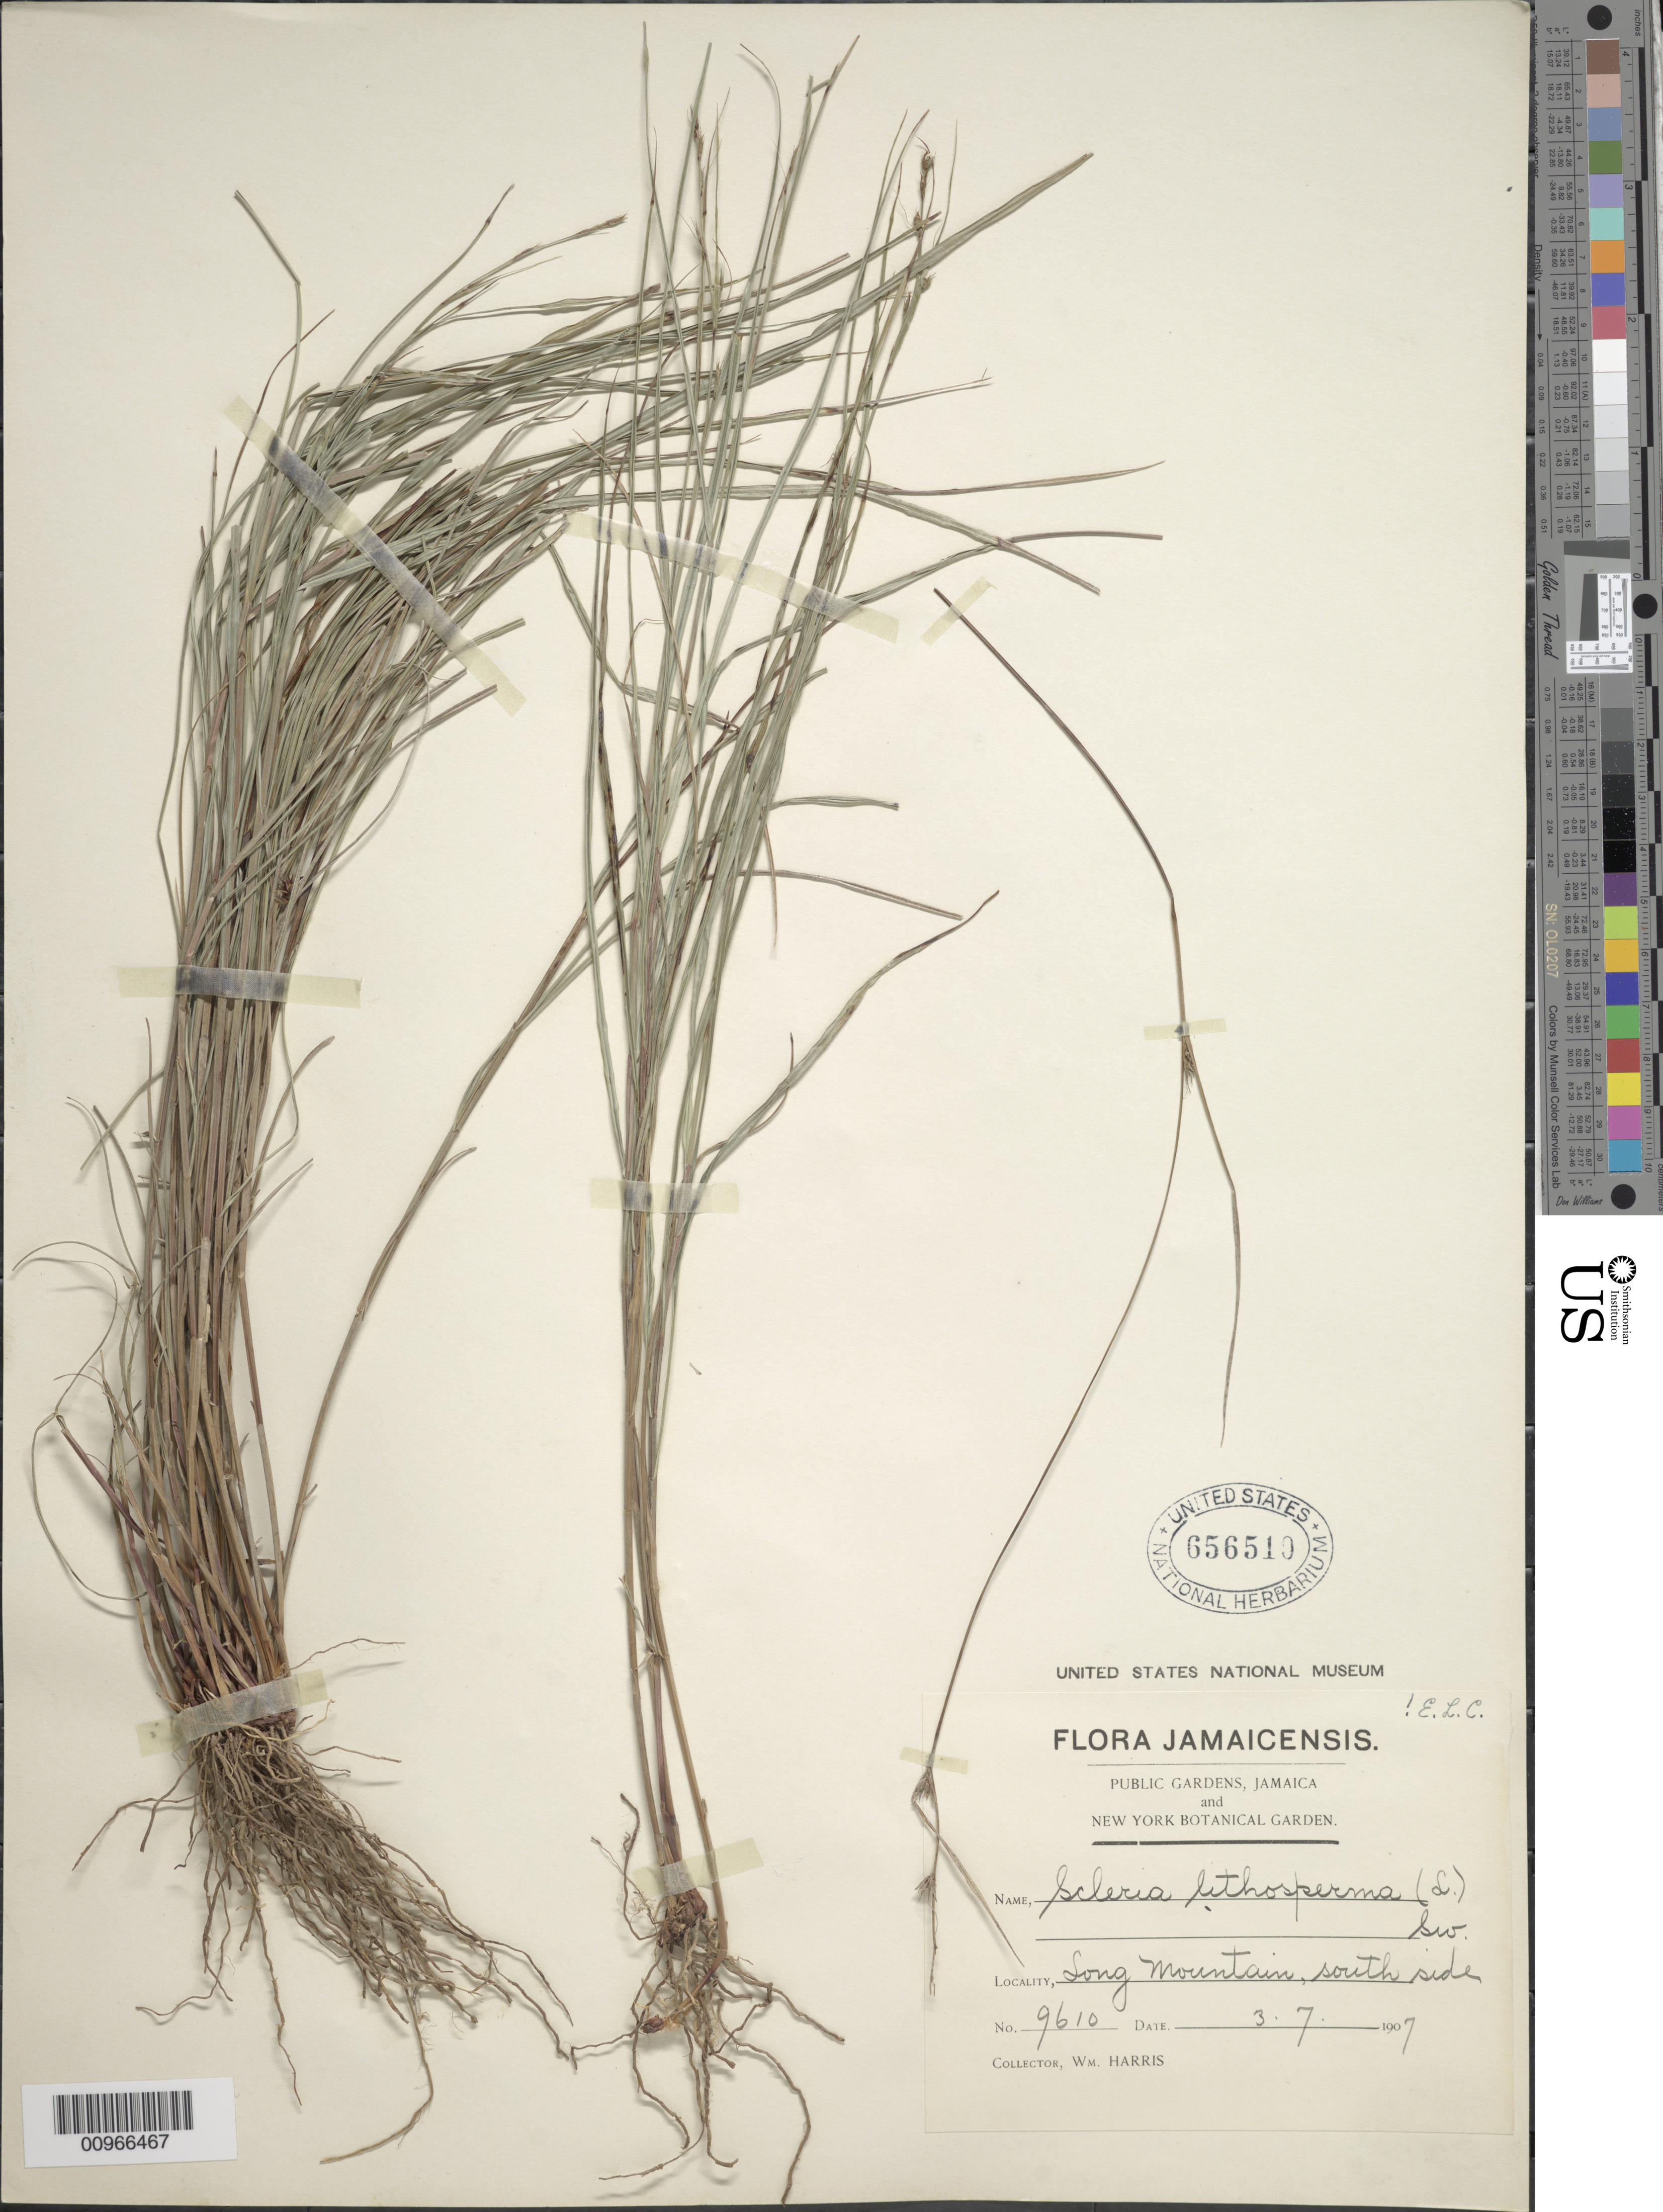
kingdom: Plantae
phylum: Tracheophyta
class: Liliopsida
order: Poales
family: Cyperaceae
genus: Scleria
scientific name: Scleria lithosperma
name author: (L.) Sw.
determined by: Core, E. L.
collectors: W. H. Harris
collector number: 9610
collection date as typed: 03 Jul 1907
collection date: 1907-07-03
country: Jamaica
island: Jamaica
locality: Song Mountain, south side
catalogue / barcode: US 656510